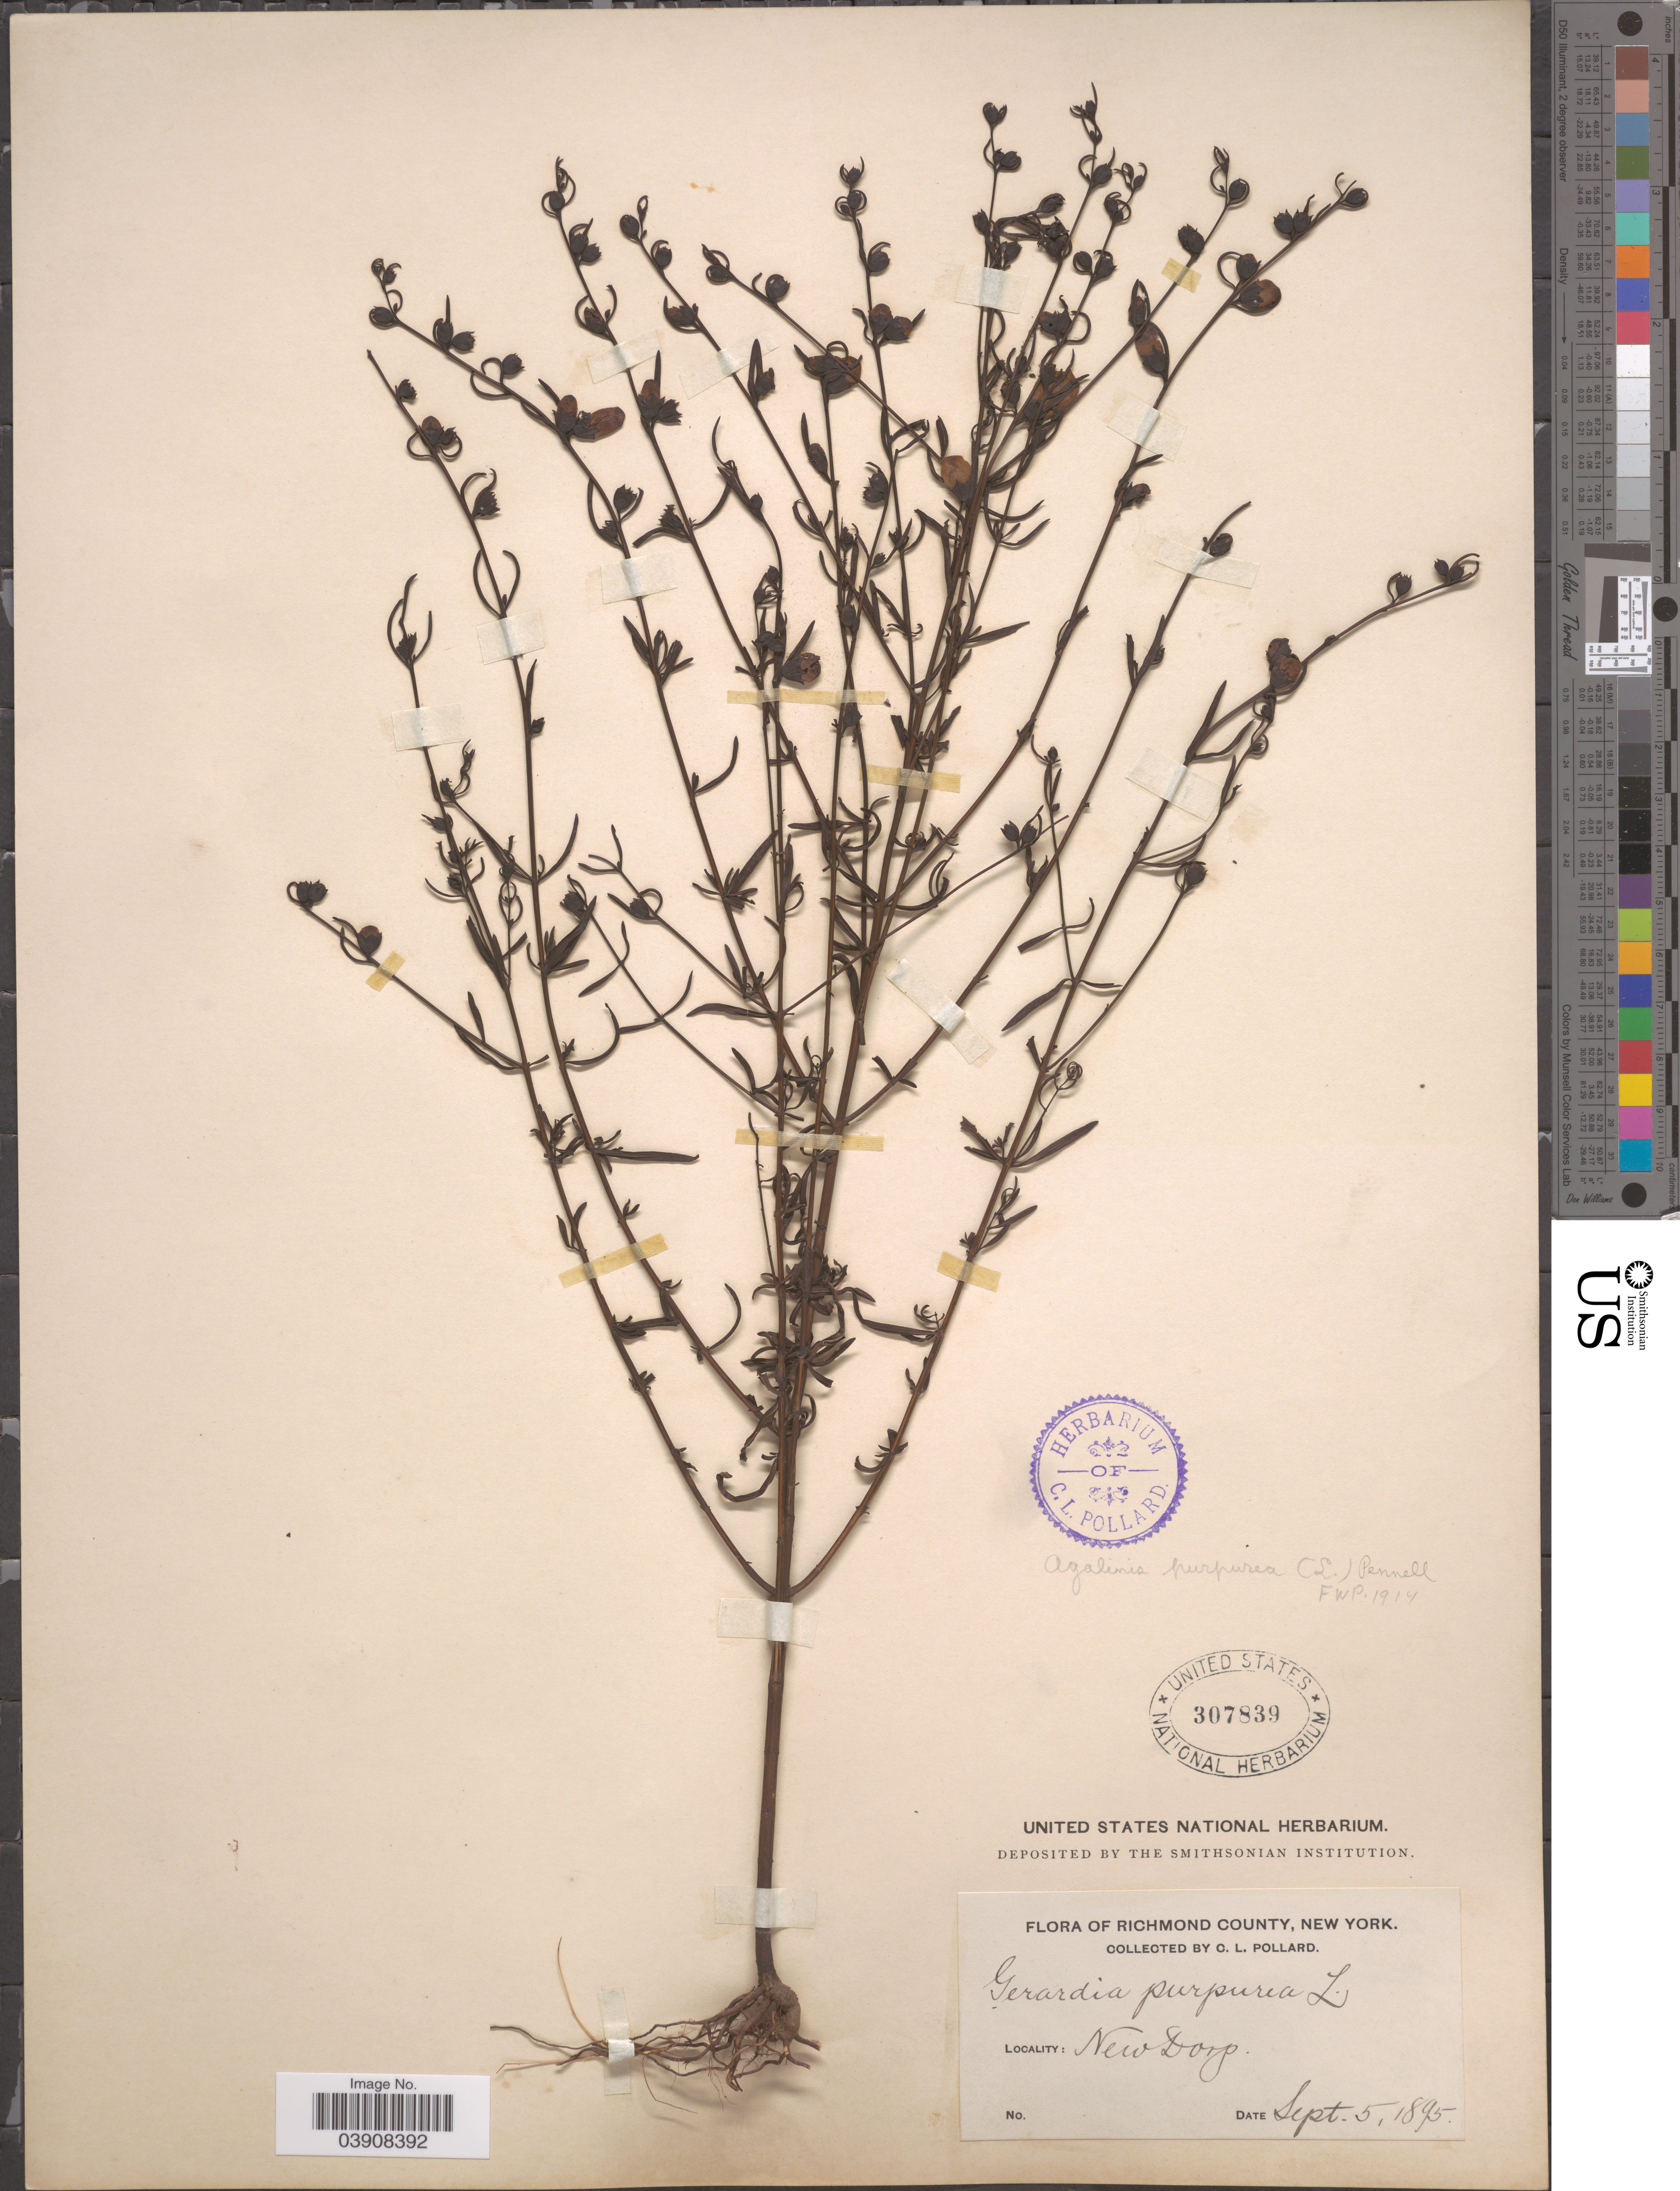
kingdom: Plantae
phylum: Tracheophyta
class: Magnoliopsida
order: Lamiales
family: Orobanchaceae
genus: Agalinis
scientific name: Agalinis purpurea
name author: (L.) Pennell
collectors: C. L. Pollard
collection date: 1895-09-05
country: United States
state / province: New York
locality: Richmond County. New Dorp.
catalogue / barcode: US 307839